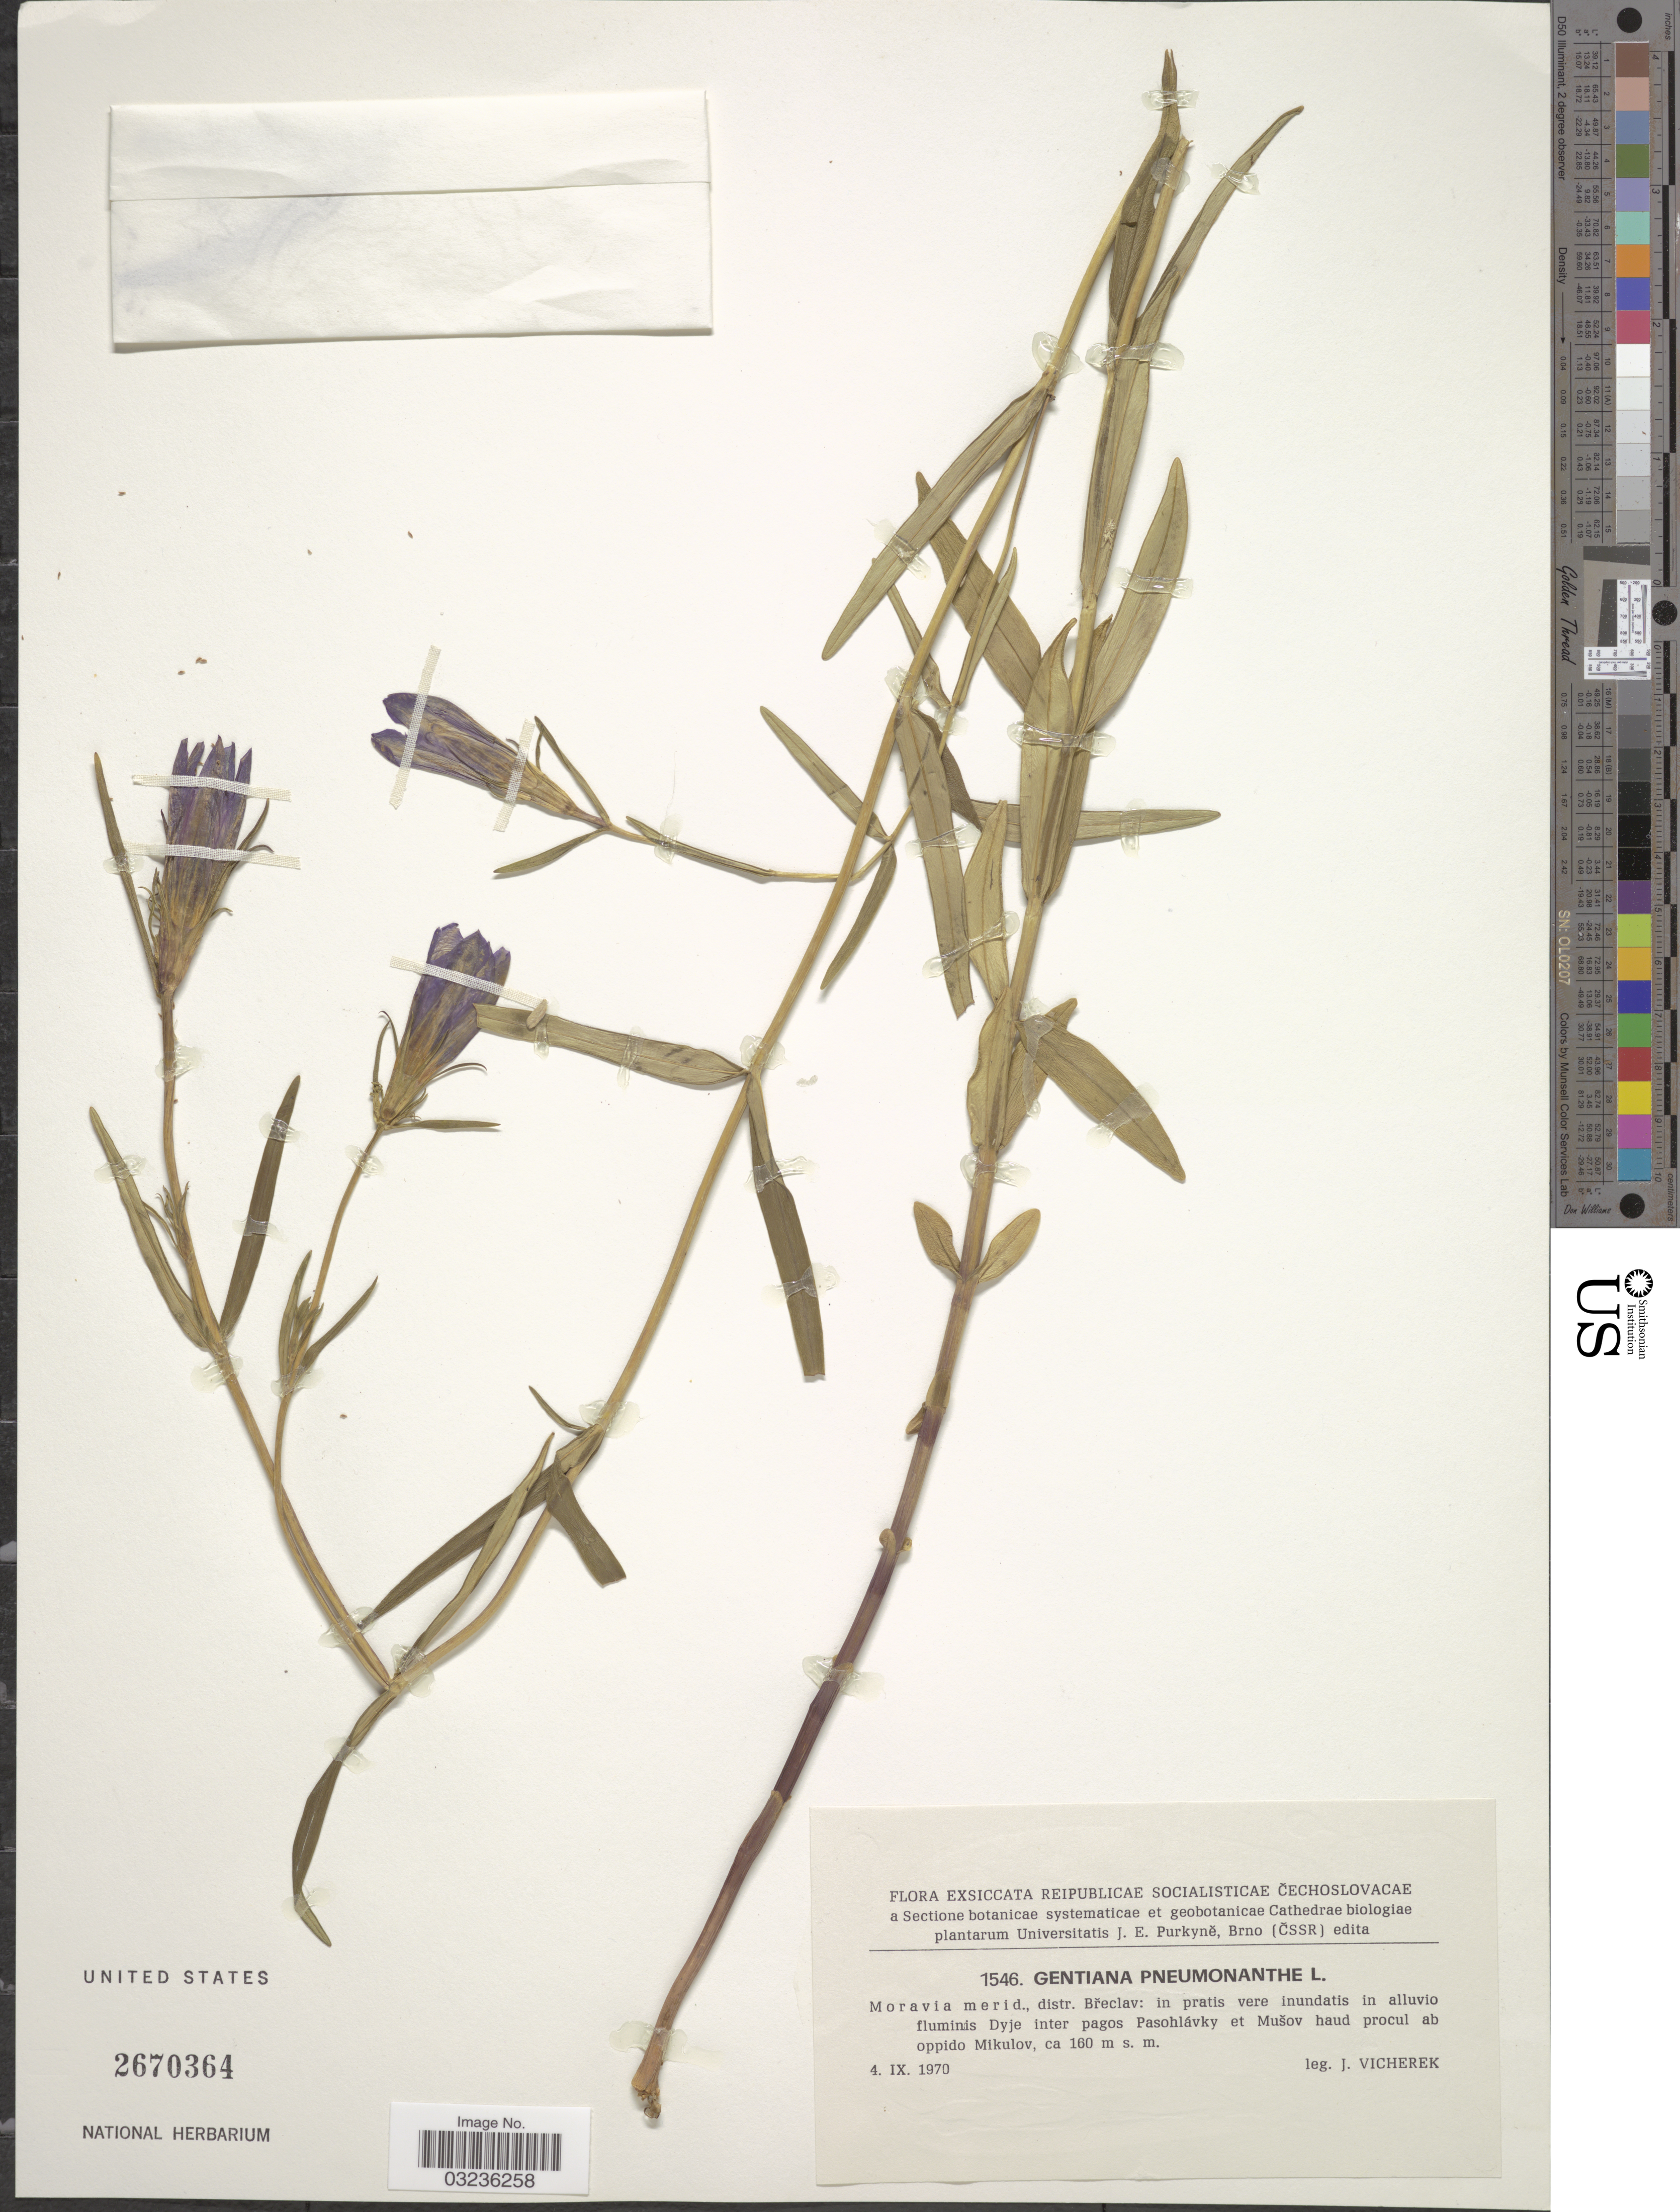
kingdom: Plantae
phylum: Tracheophyta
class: Magnoliopsida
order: Gentianales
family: Gentianaceae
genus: Gentiana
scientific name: Gentiana pneumonanthe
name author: L.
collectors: Vicherek, J.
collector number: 1546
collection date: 1970-09-04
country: Czechia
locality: Moravia merid., distr. Breclav: in pratis vere inundatis in alluvio fluminis Dyje inter pagos Pasohlávky et Musov haud procul ab oppido Mikulov. Reipublicae Socialisticae Cechoslovacae.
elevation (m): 160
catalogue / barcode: US 2670364